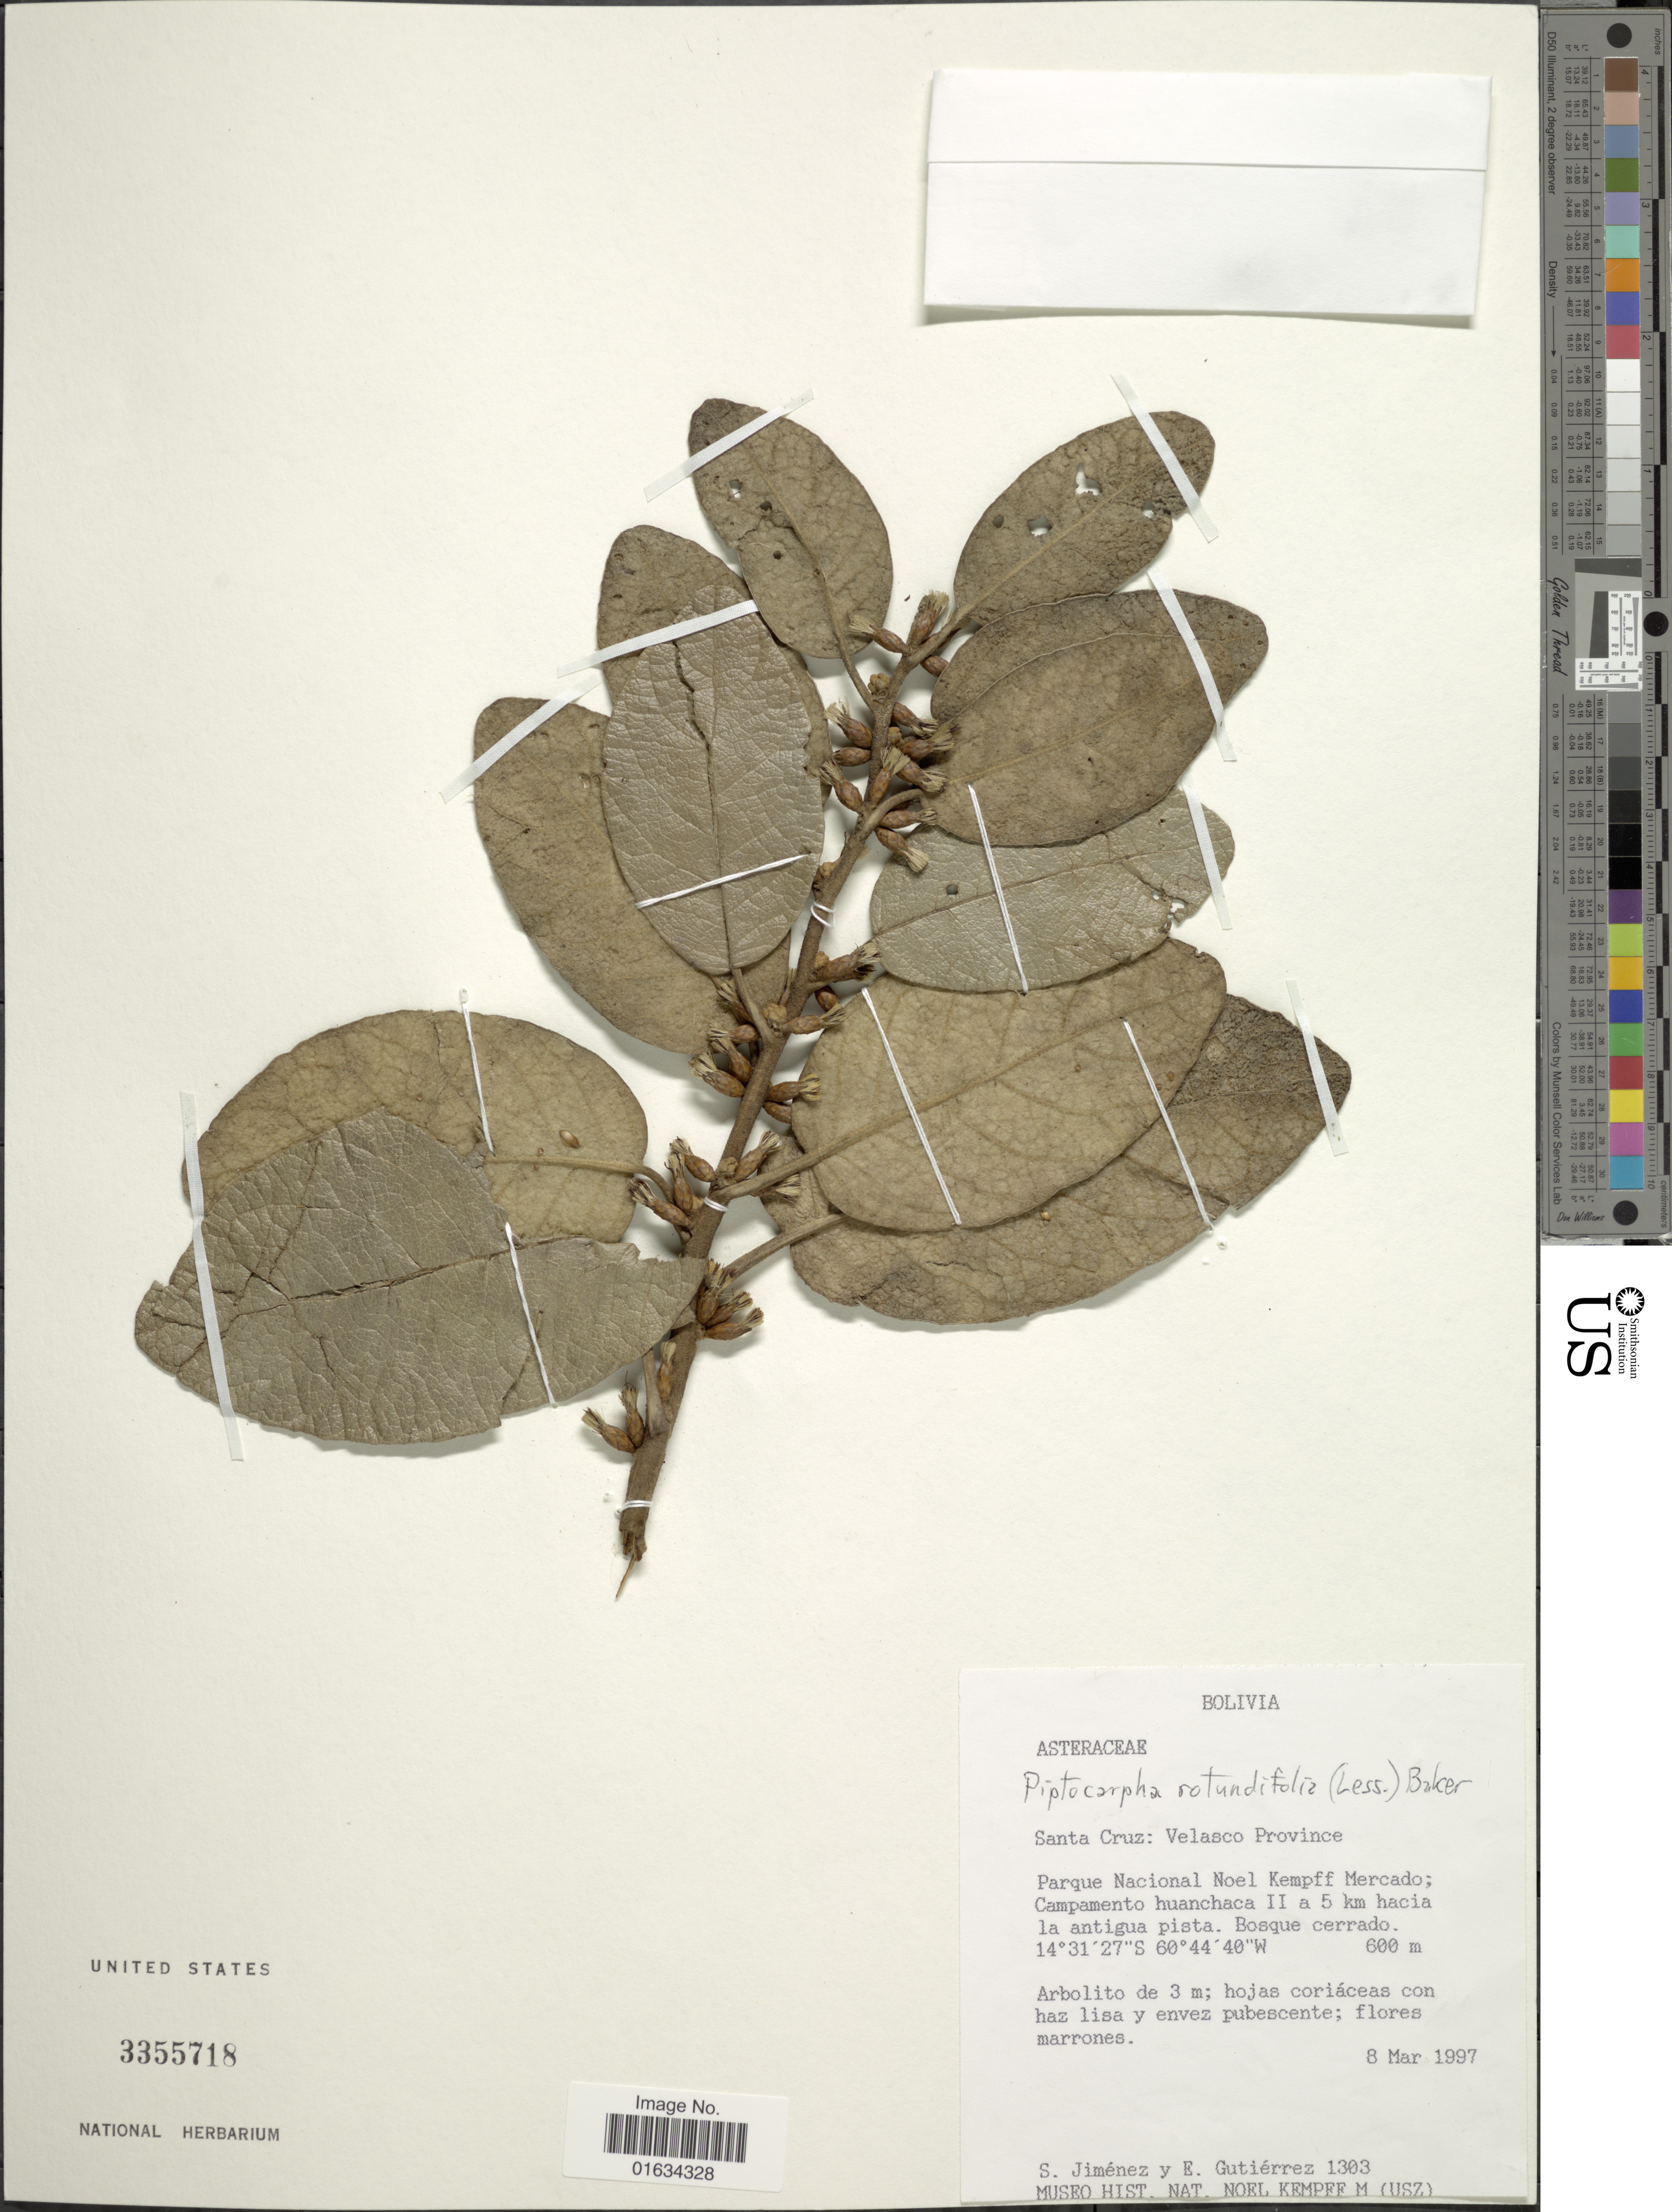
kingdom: Plantae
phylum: Tracheophyta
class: Magnoliopsida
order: Asterales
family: Asteraceae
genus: Piptocarpha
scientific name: Piptocarpha rotundifolia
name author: (Less.) Baker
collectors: S. Jiménez & E. Gutiérrez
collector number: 1303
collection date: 1997-03-08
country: Bolivia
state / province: Santa Cruz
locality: Velasco Province. Parque Nacional Kempff Mercado; Campamento huanchaca II a 5 km hacia la antigua pista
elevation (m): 600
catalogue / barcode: US 3355718